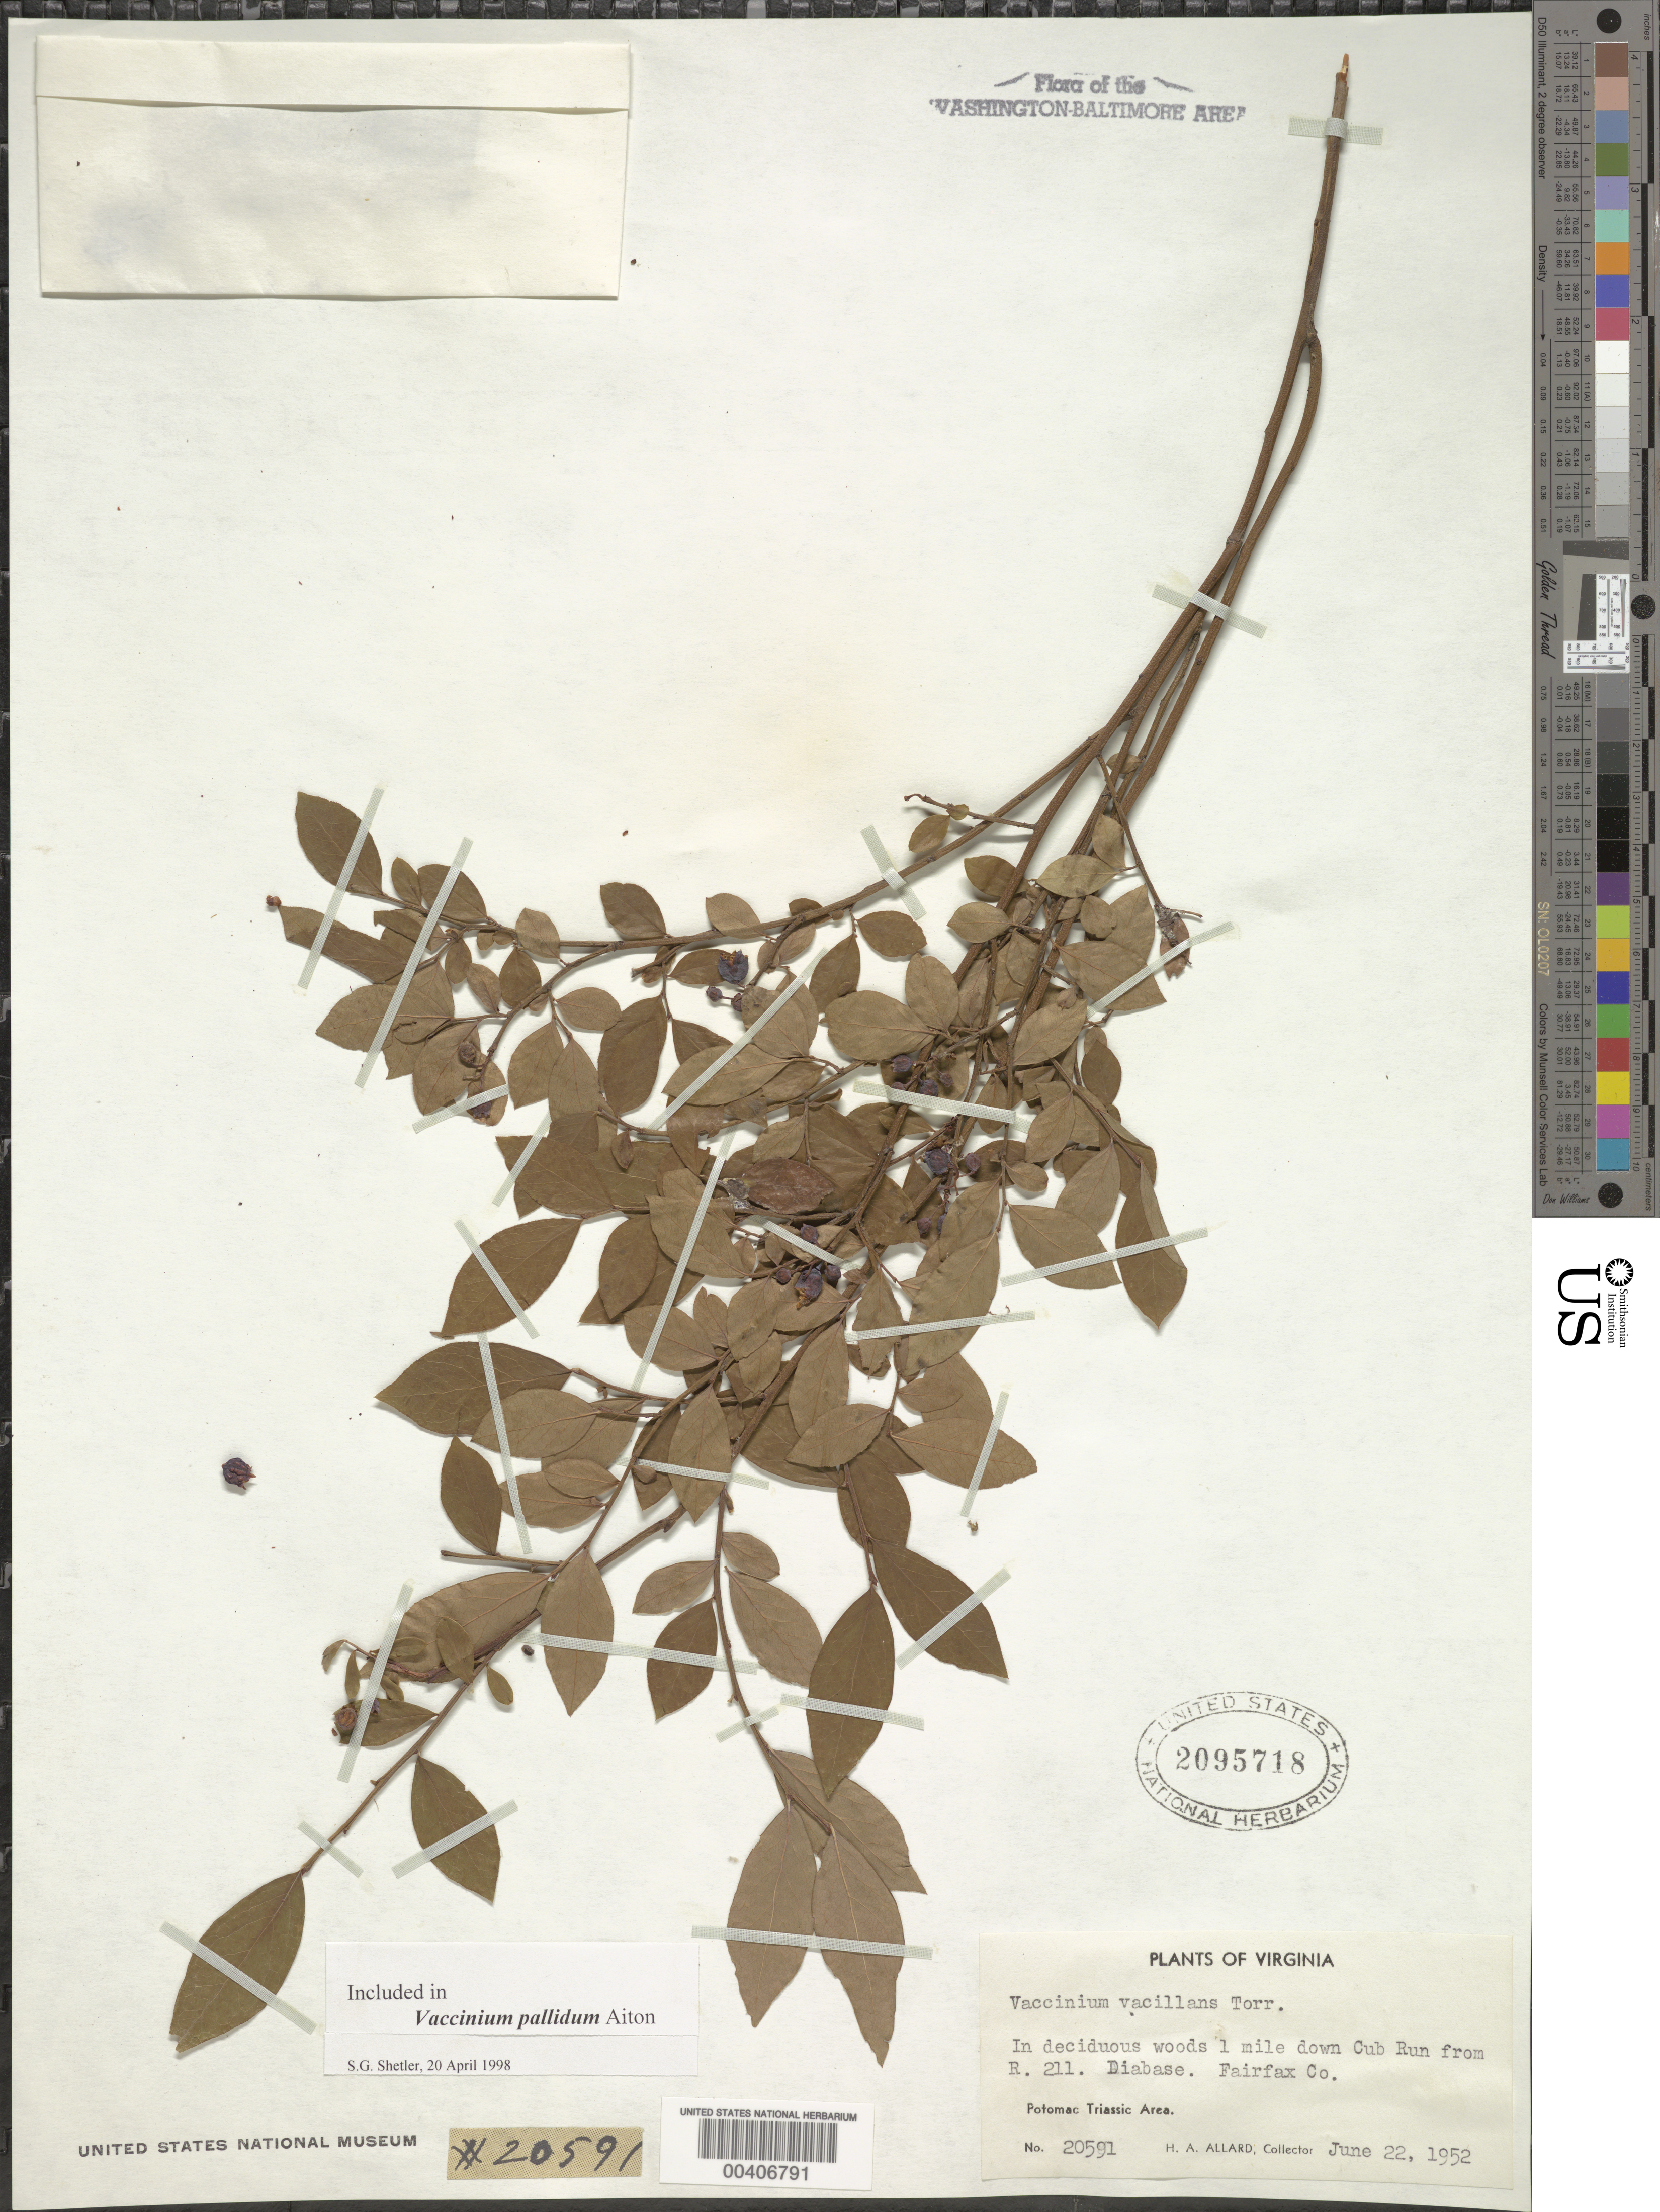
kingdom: Plantae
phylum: Tracheophyta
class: Magnoliopsida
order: Ericales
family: Ericaceae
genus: Vaccinium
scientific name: Vaccinium pallidum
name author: Aiton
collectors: H. A. Allard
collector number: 20591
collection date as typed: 22 Jun 1952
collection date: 1952-06-22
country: United States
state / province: Virginia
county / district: Fairfax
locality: Downstream from Route 211 on Cub Run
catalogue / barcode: US 2095718